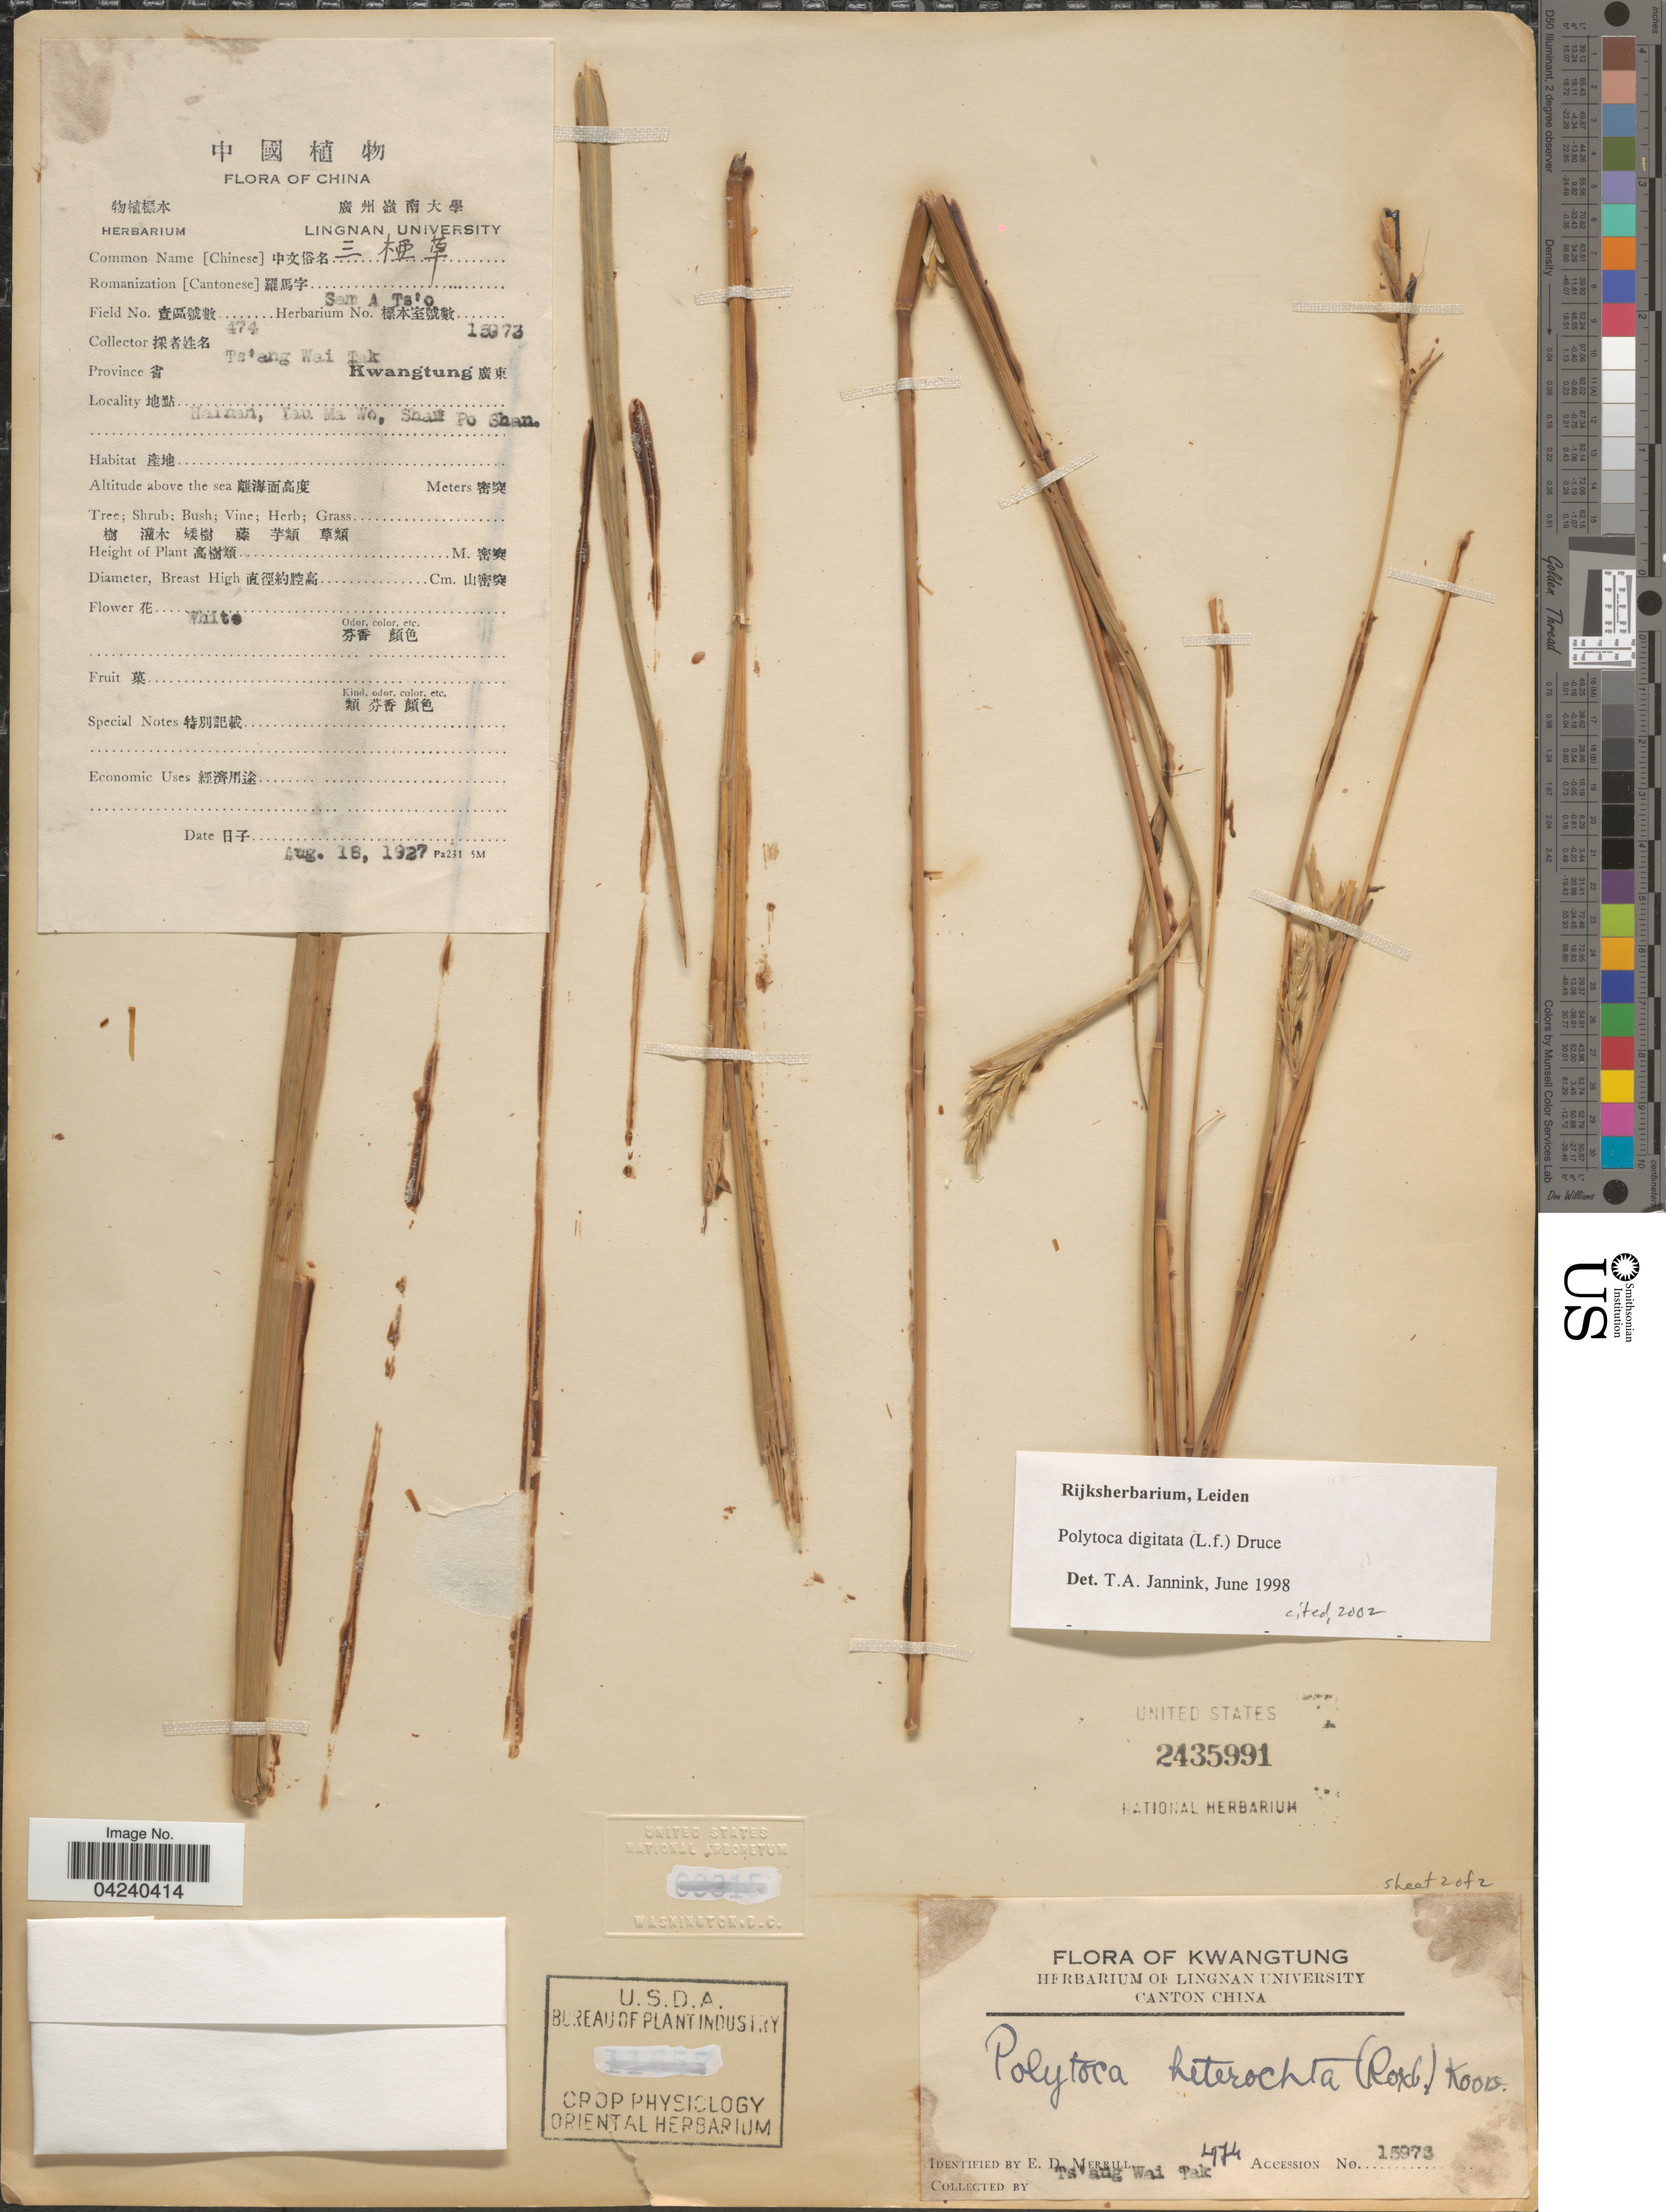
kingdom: Plantae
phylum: Tracheophyta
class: Liliopsida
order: Poales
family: Poaceae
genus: Polytoca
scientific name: Polytoca digitata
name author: (L. f.) Druce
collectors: W. T. Tsang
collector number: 474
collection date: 1927-08-18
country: China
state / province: Guangdong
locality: Kwangtung. Hainan, Yau Ma Wo, Shan Po Shan.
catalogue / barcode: US 2435991